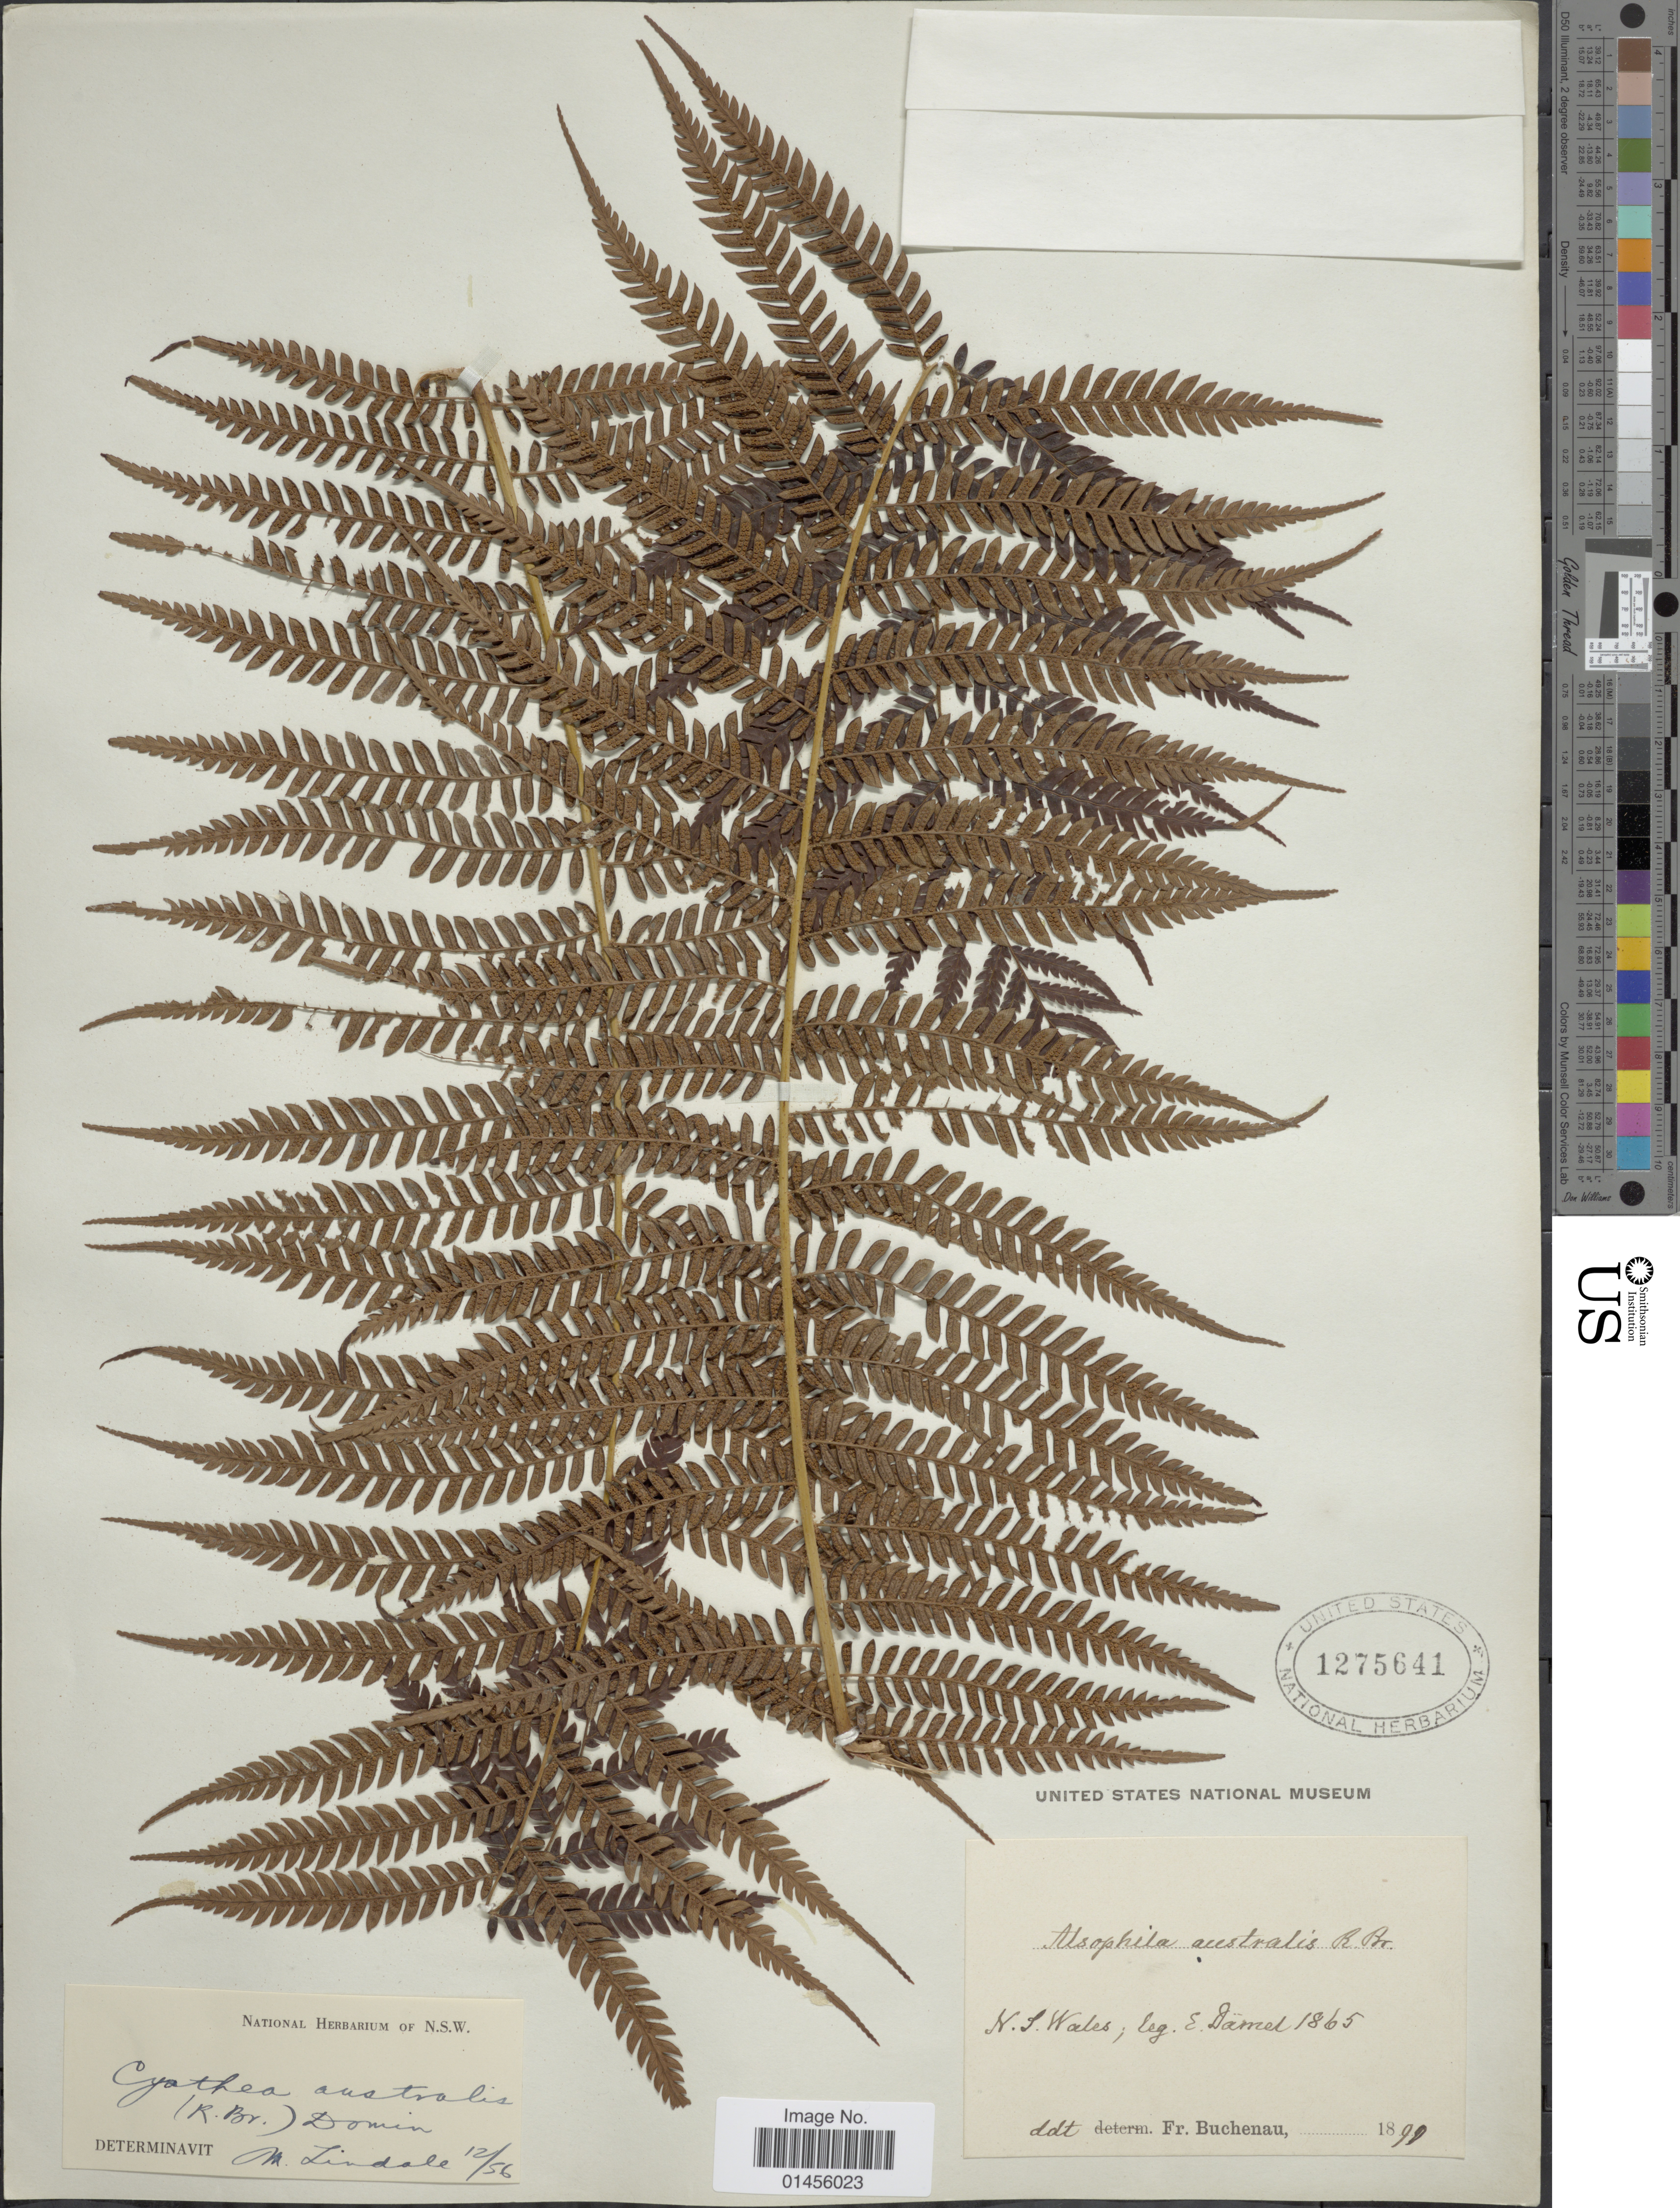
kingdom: Plantae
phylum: Tracheophyta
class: Polypodiopsida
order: Cyatheales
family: Cyatheaceae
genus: Alsophila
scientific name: Alsophila australis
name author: R. Br.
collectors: E. Daniel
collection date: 1865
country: Australia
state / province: New South Wales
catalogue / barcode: US 1275641